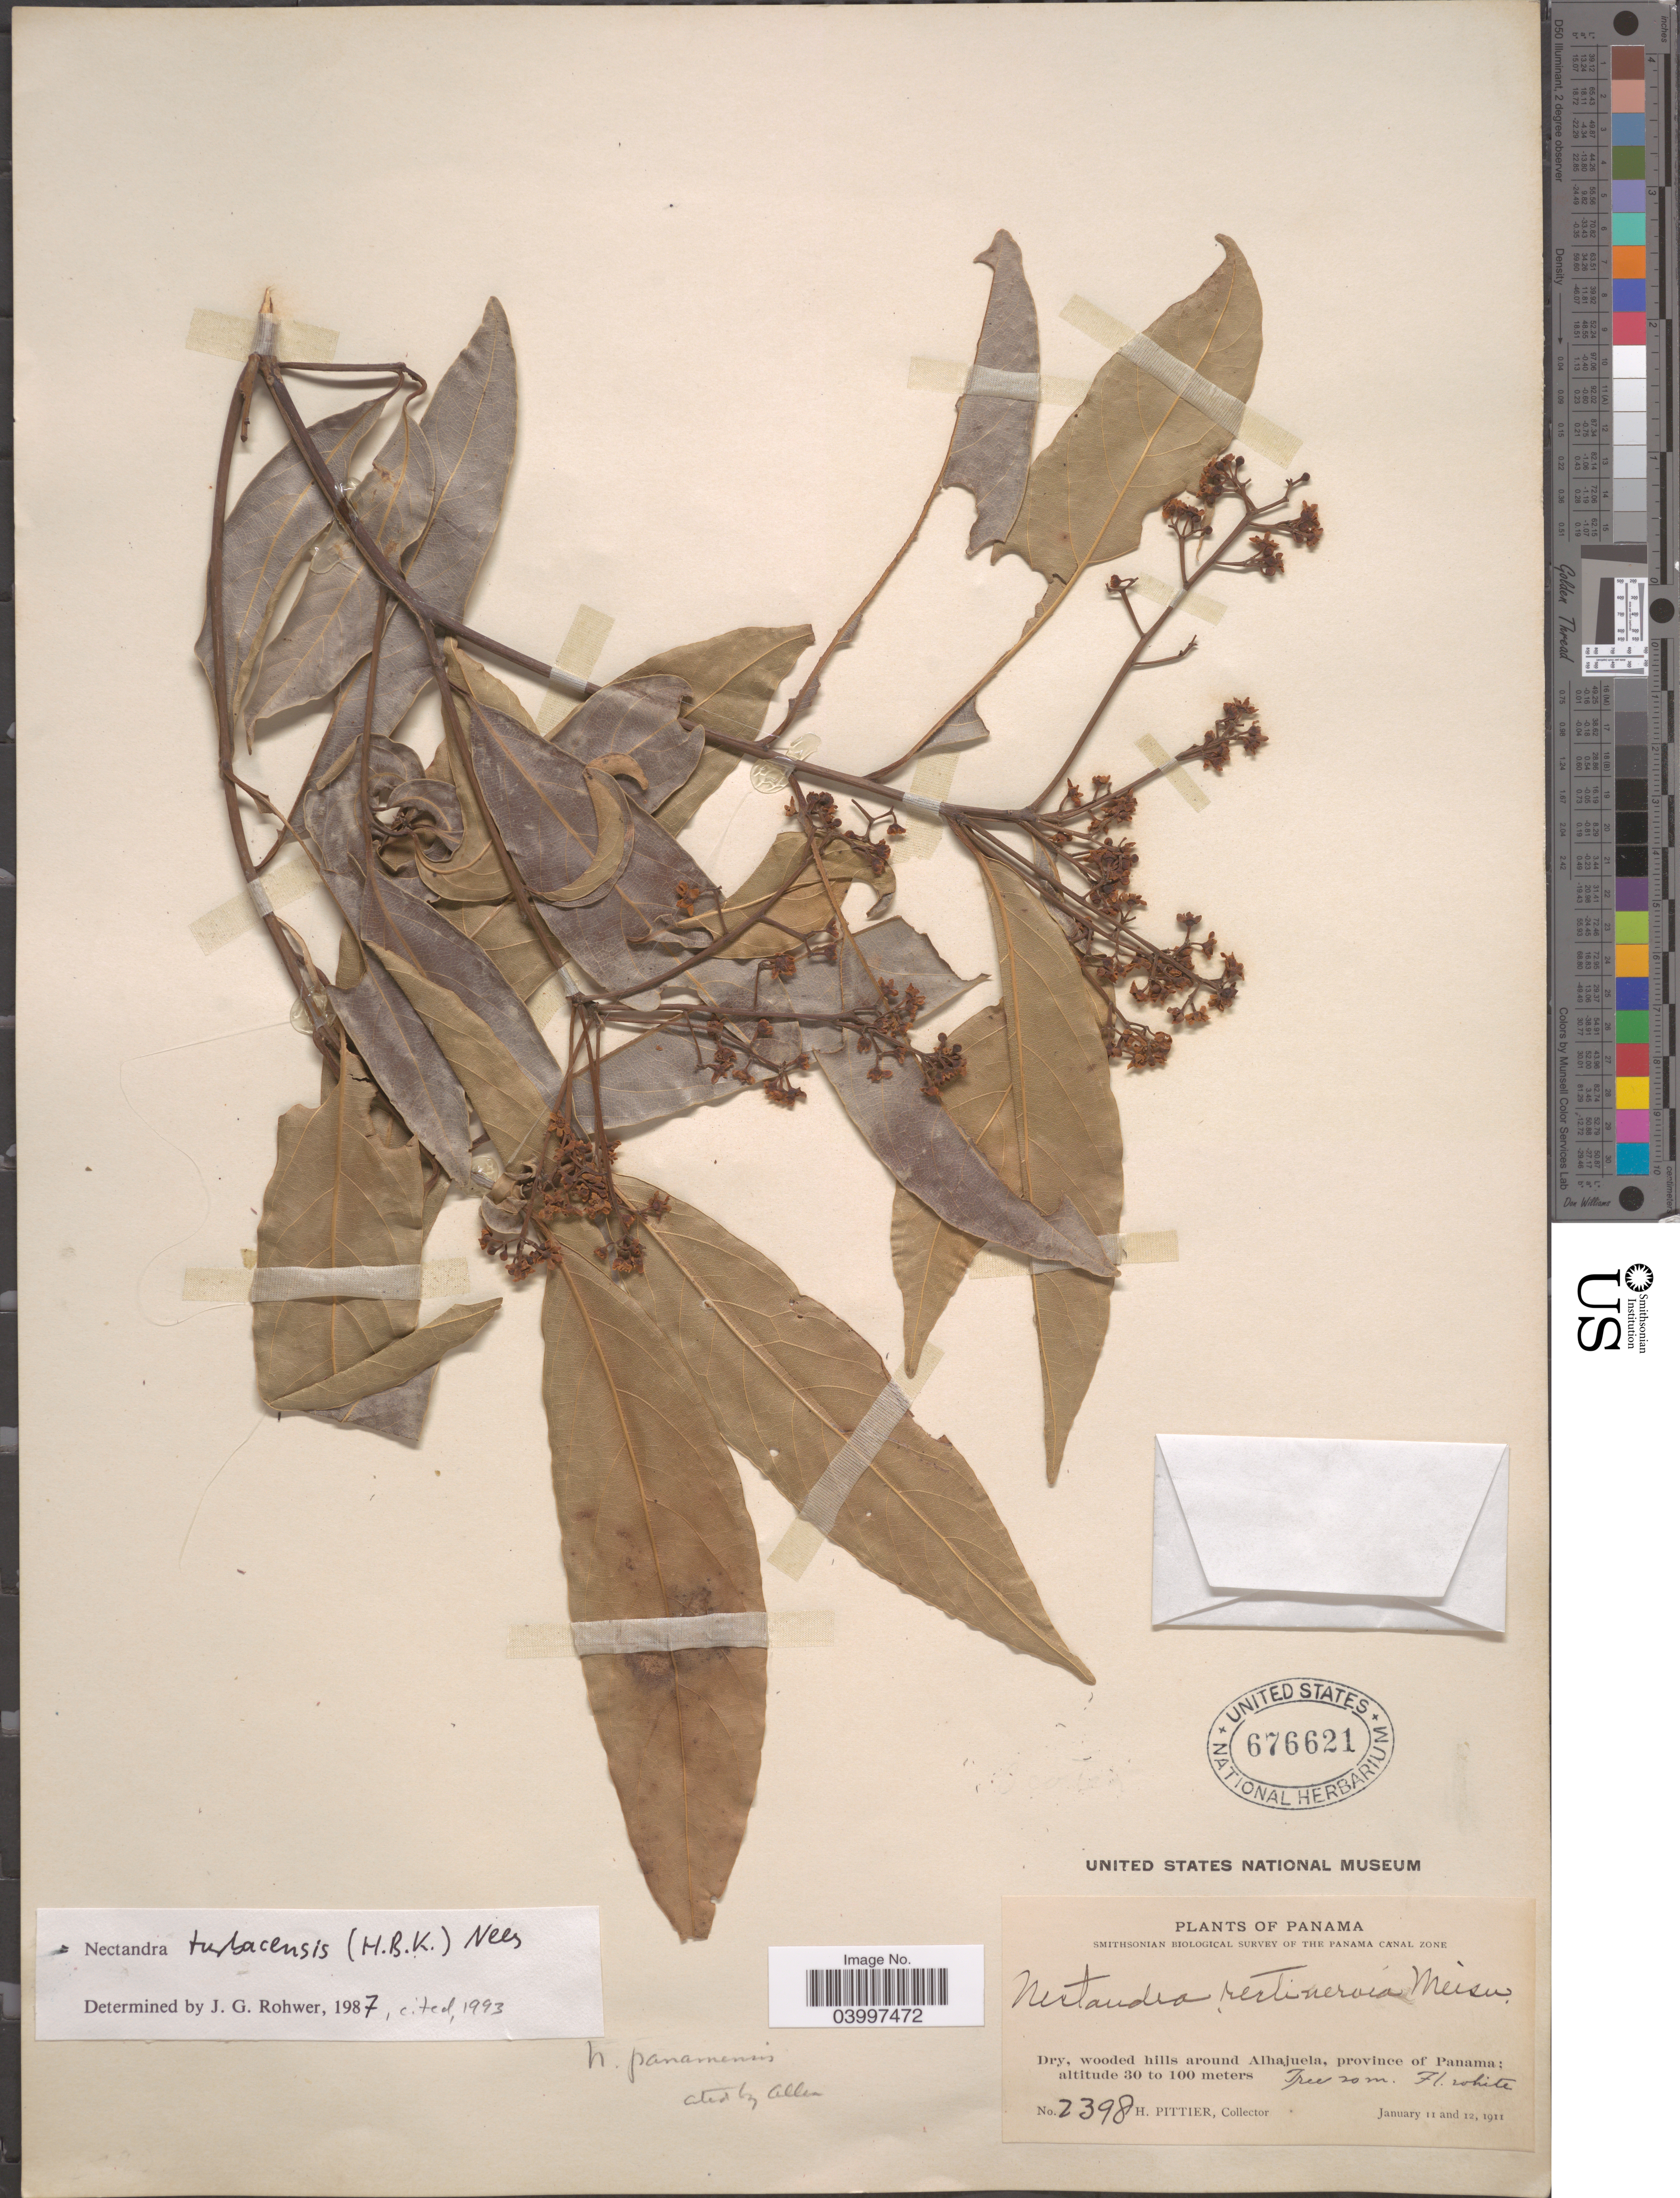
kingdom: Plantae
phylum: Tracheophyta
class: Magnoliopsida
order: Laurales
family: Lauraceae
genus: Nectandra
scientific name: Nectandra turbacensis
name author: (Kunth) Nees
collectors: H. F. Pittier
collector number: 2398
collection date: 1911-01-11/1911-01-12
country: Panama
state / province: Panamá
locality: Dry, wooded hills around Alhajuela.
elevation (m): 30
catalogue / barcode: US 676621